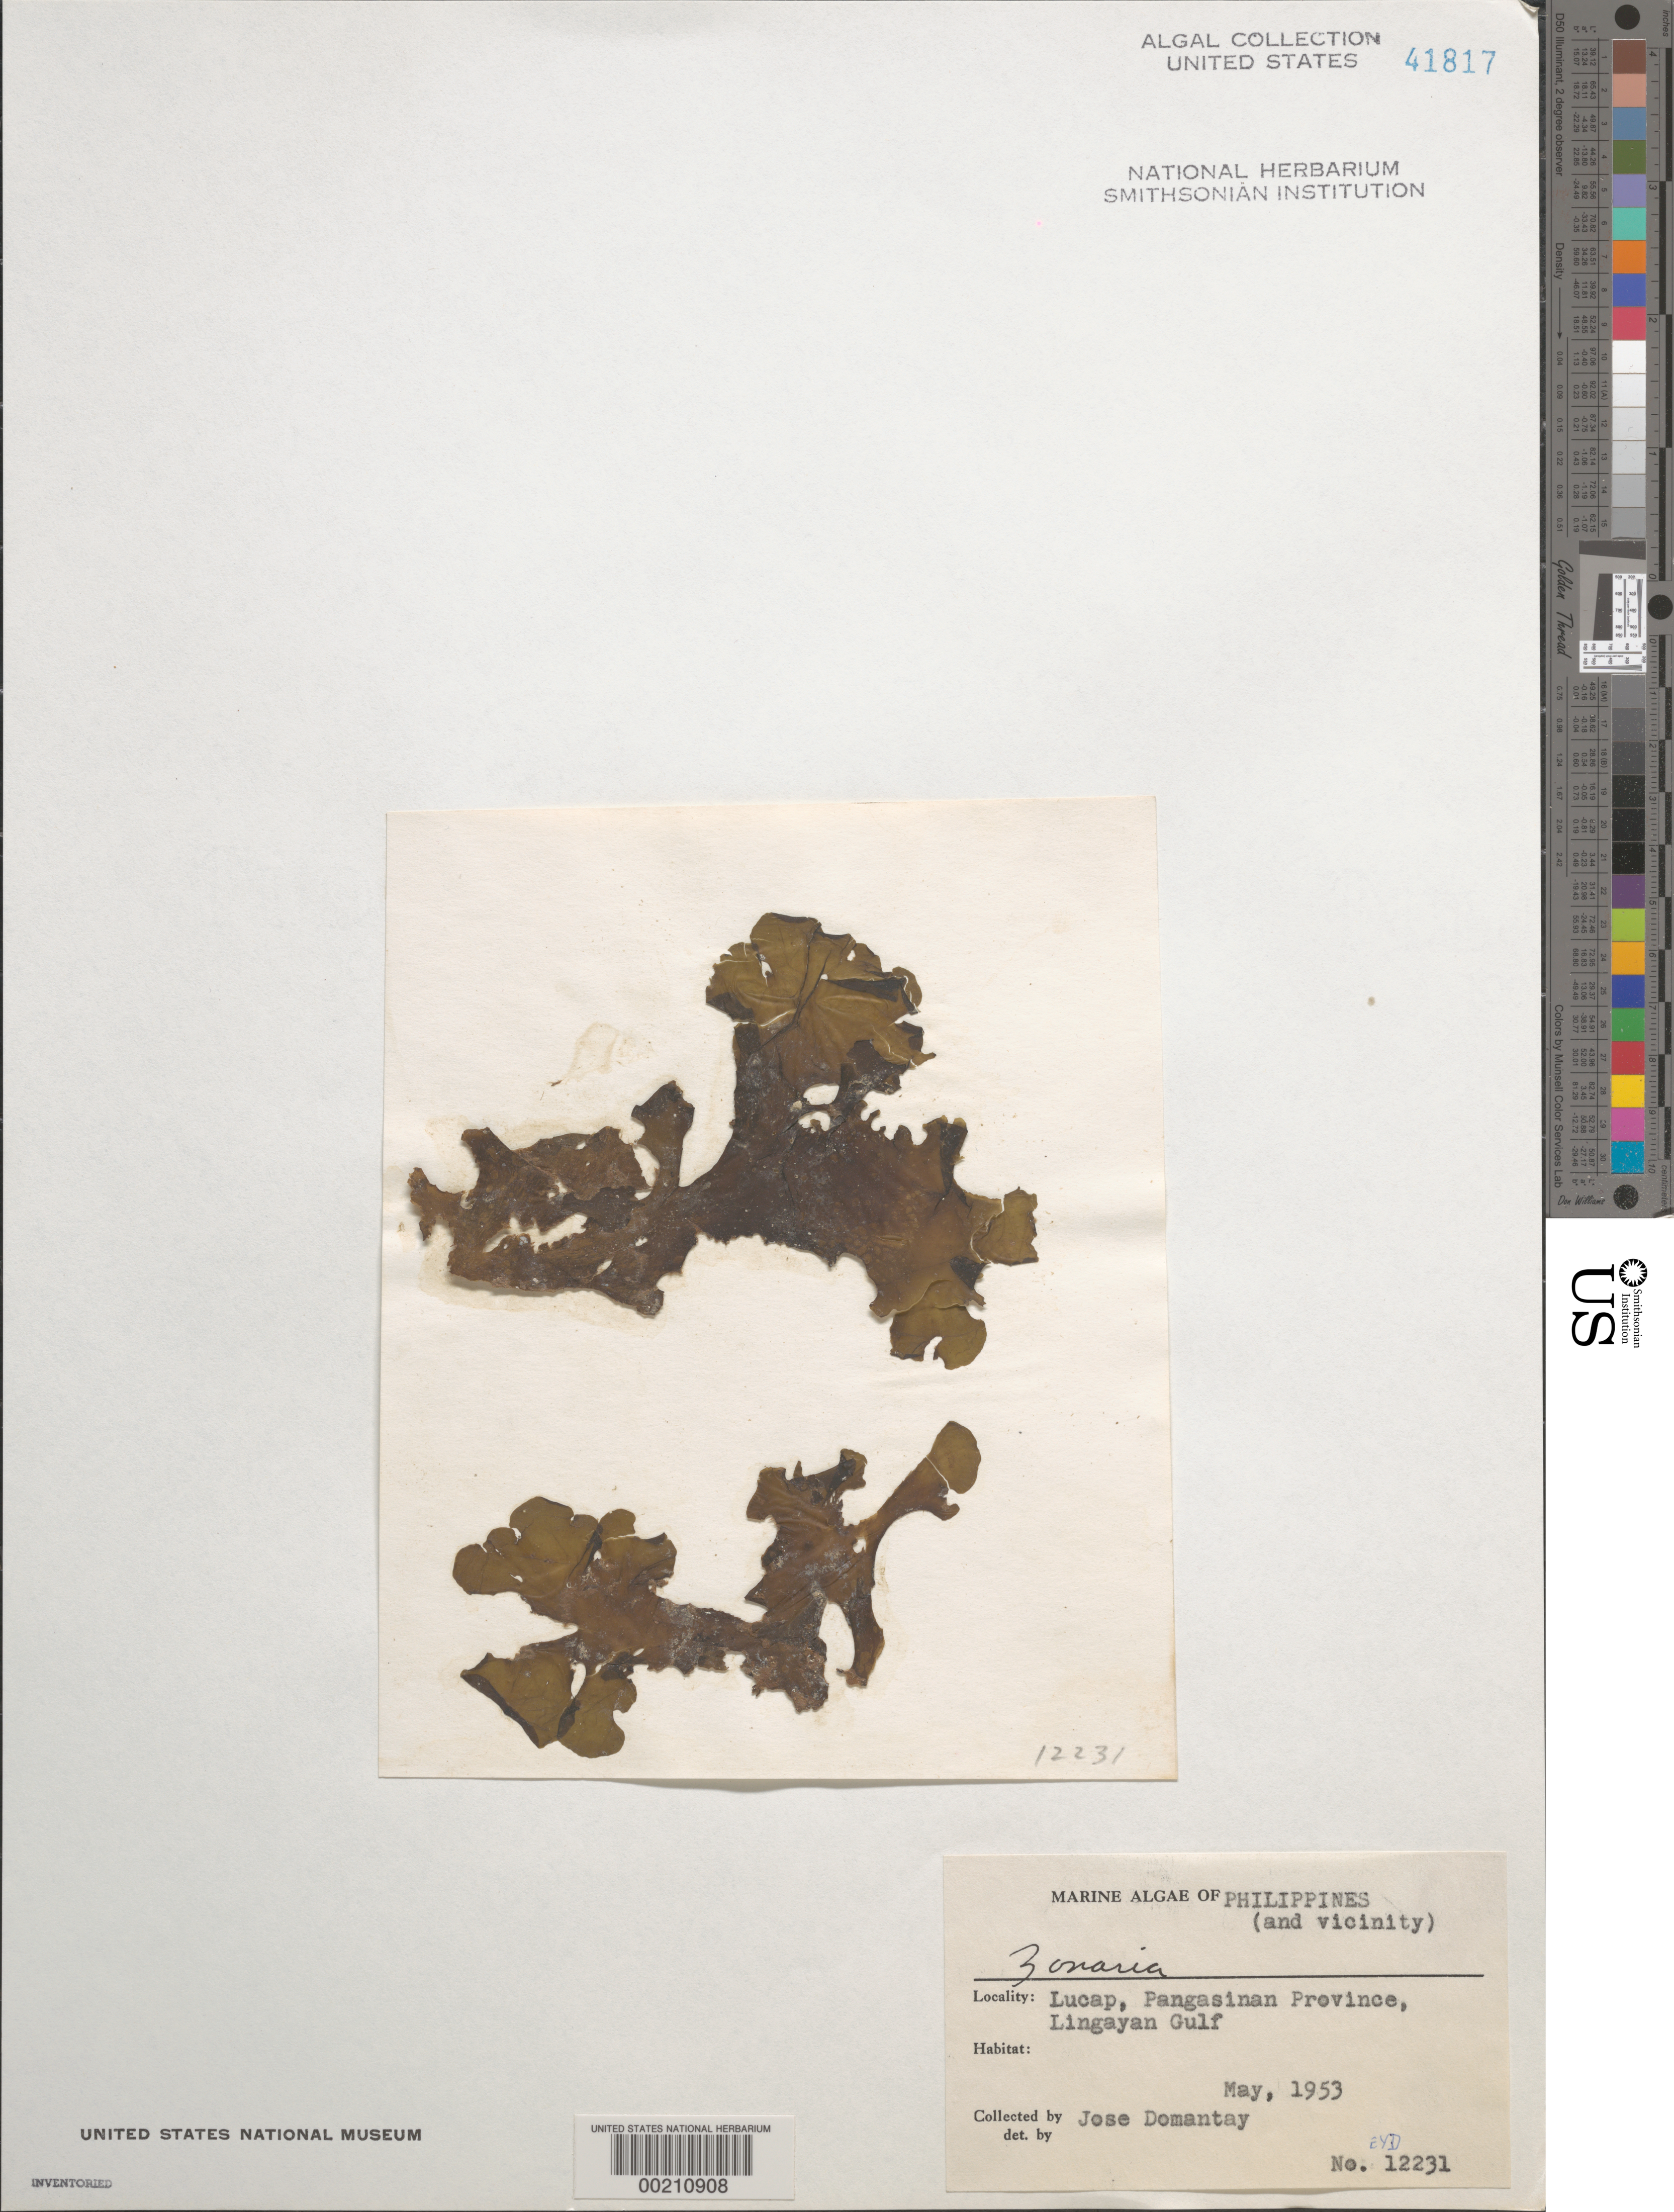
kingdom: Chromista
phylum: Ochrophyta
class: Phaeophyceae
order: Dictyotales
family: Dictyotaceae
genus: Zonaria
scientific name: Zonaria sp.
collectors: J. Domantay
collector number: EYD 12231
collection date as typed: May 1953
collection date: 1953-05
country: Philippines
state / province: Ilocos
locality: Lucap, lingayan gulf, pangasinan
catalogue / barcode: US 41817